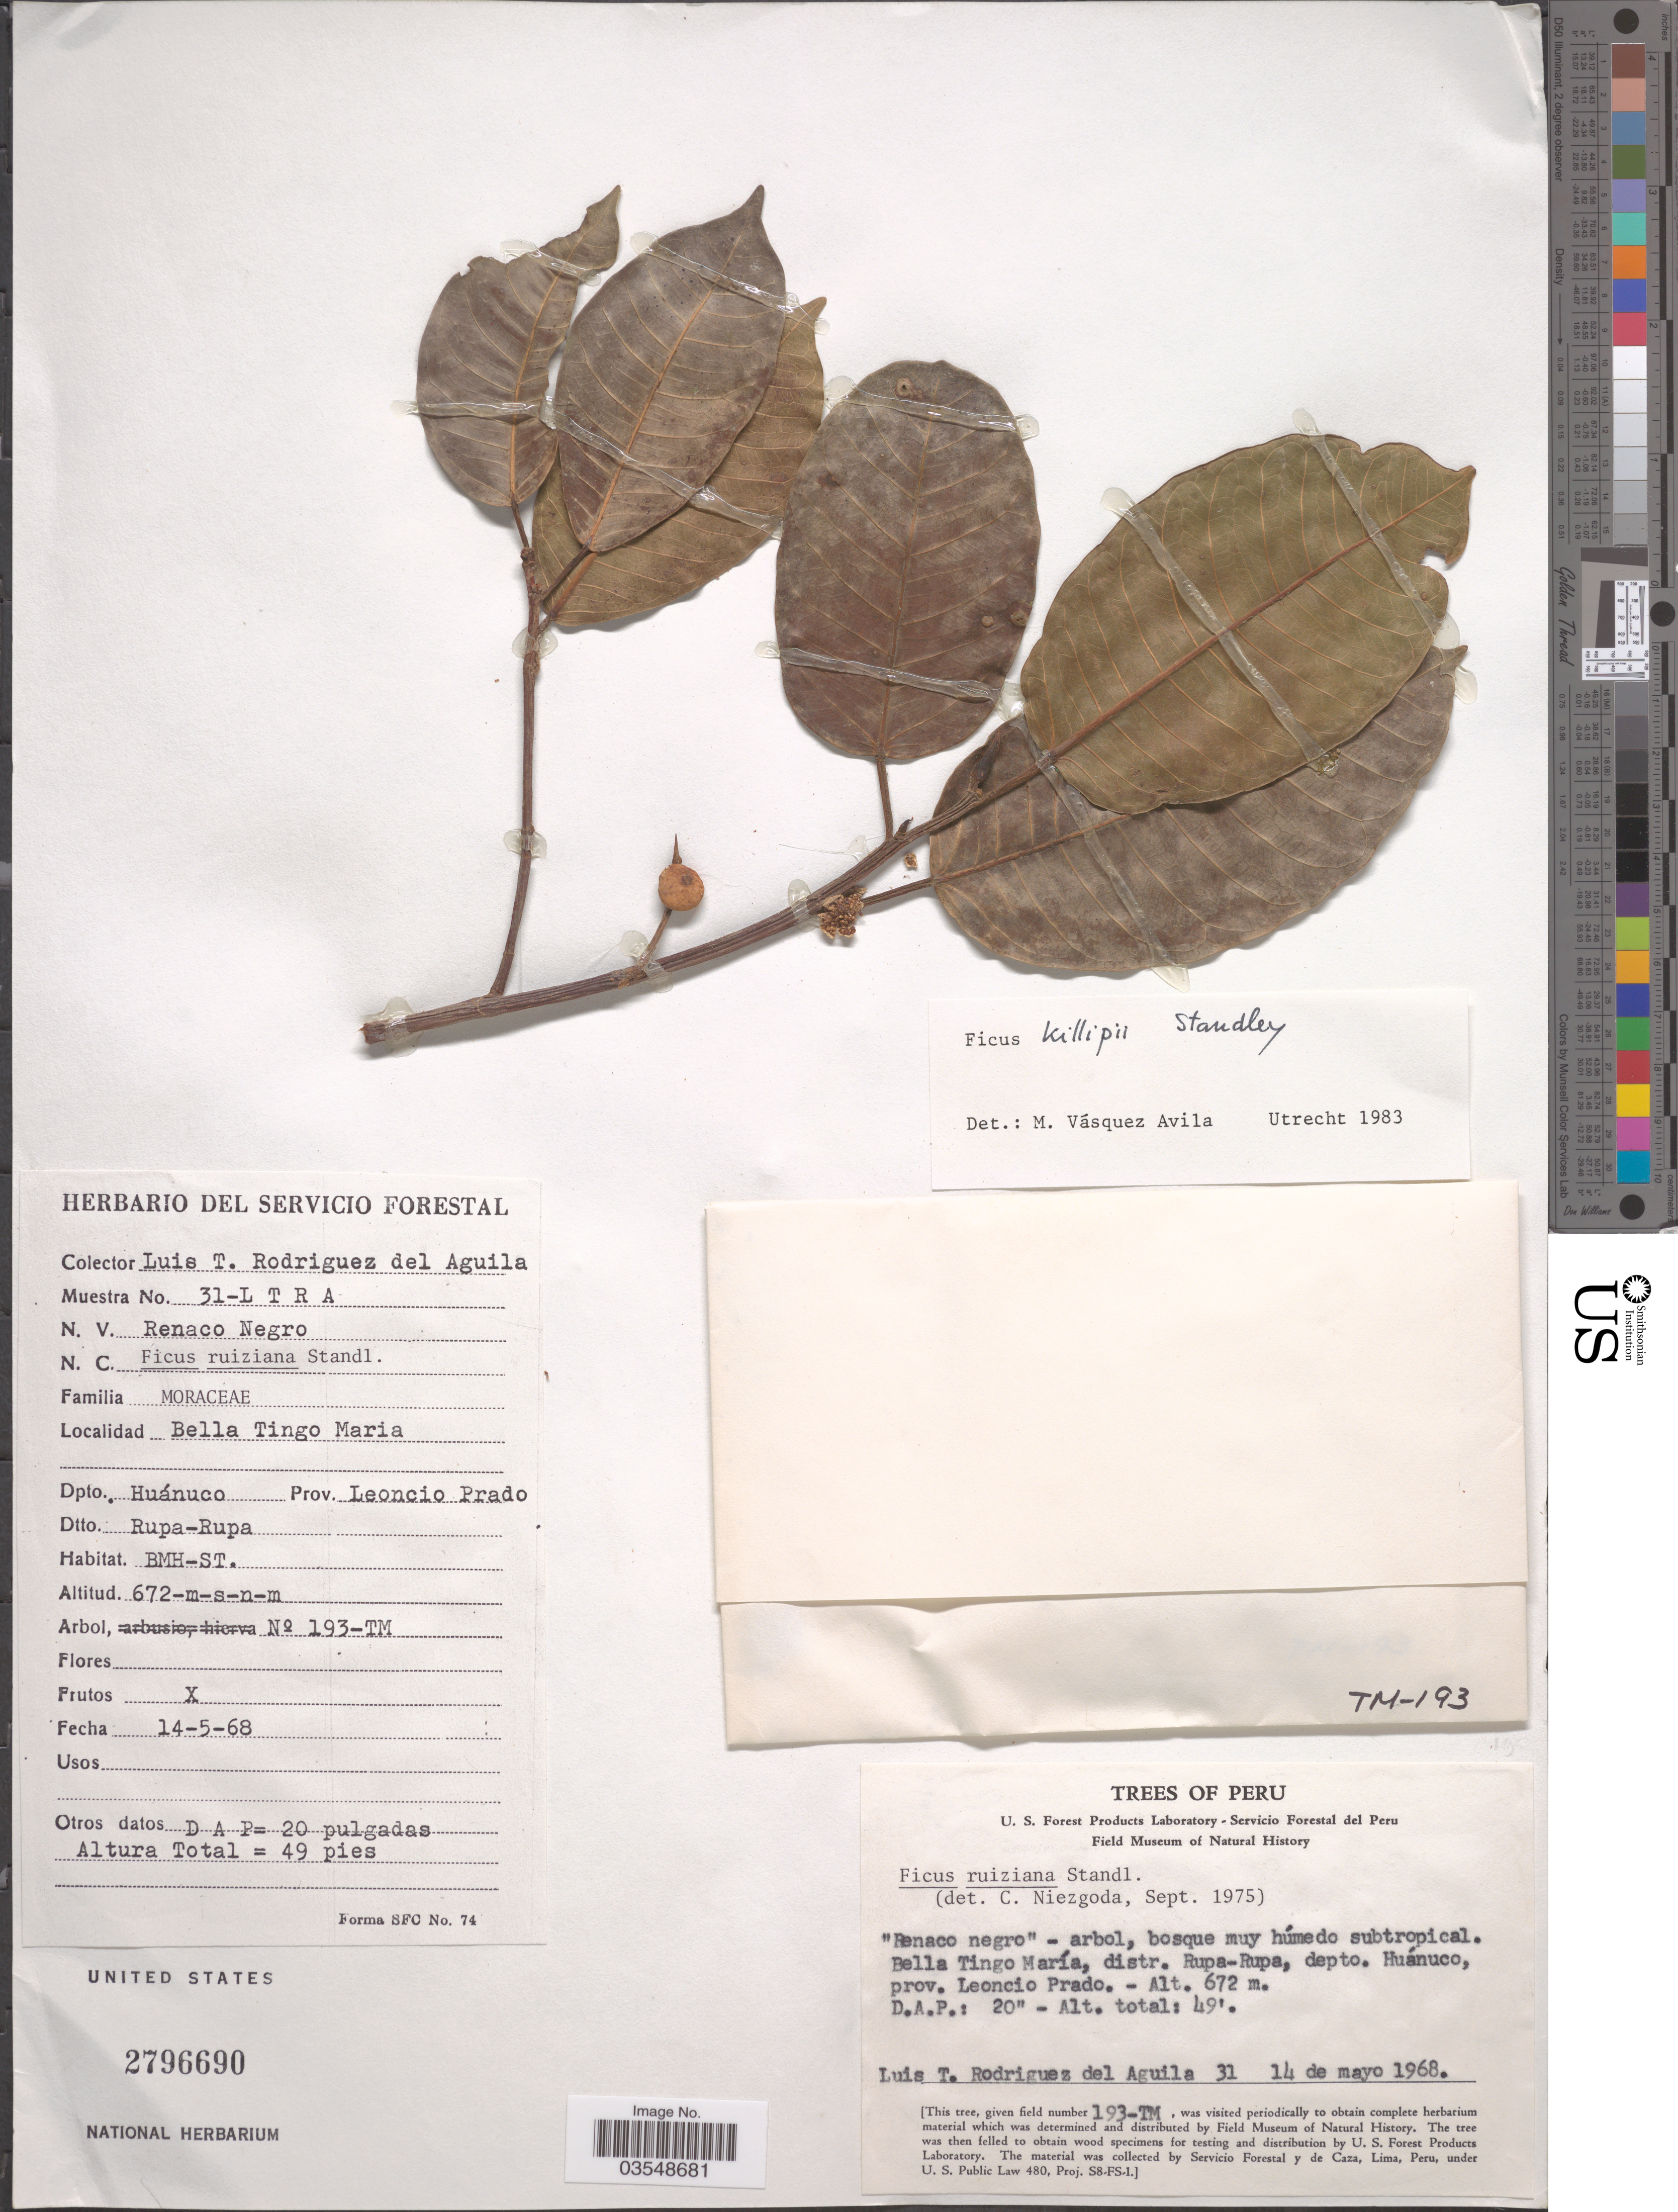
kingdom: Plantae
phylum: Tracheophyta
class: Magnoliopsida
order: Rosales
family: Moraceae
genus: Ficus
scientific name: Ficus killipii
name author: Standl. in J.F. Macbr.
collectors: L. T. Rodriquez del A.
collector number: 31-LTRA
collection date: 1968-05-14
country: Peru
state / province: Huánuco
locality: Bella Tingo María, distr. Rupa-Rupa, depto. Huánuco, prov. Leoncio Prado.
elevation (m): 672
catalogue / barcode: US 2796690